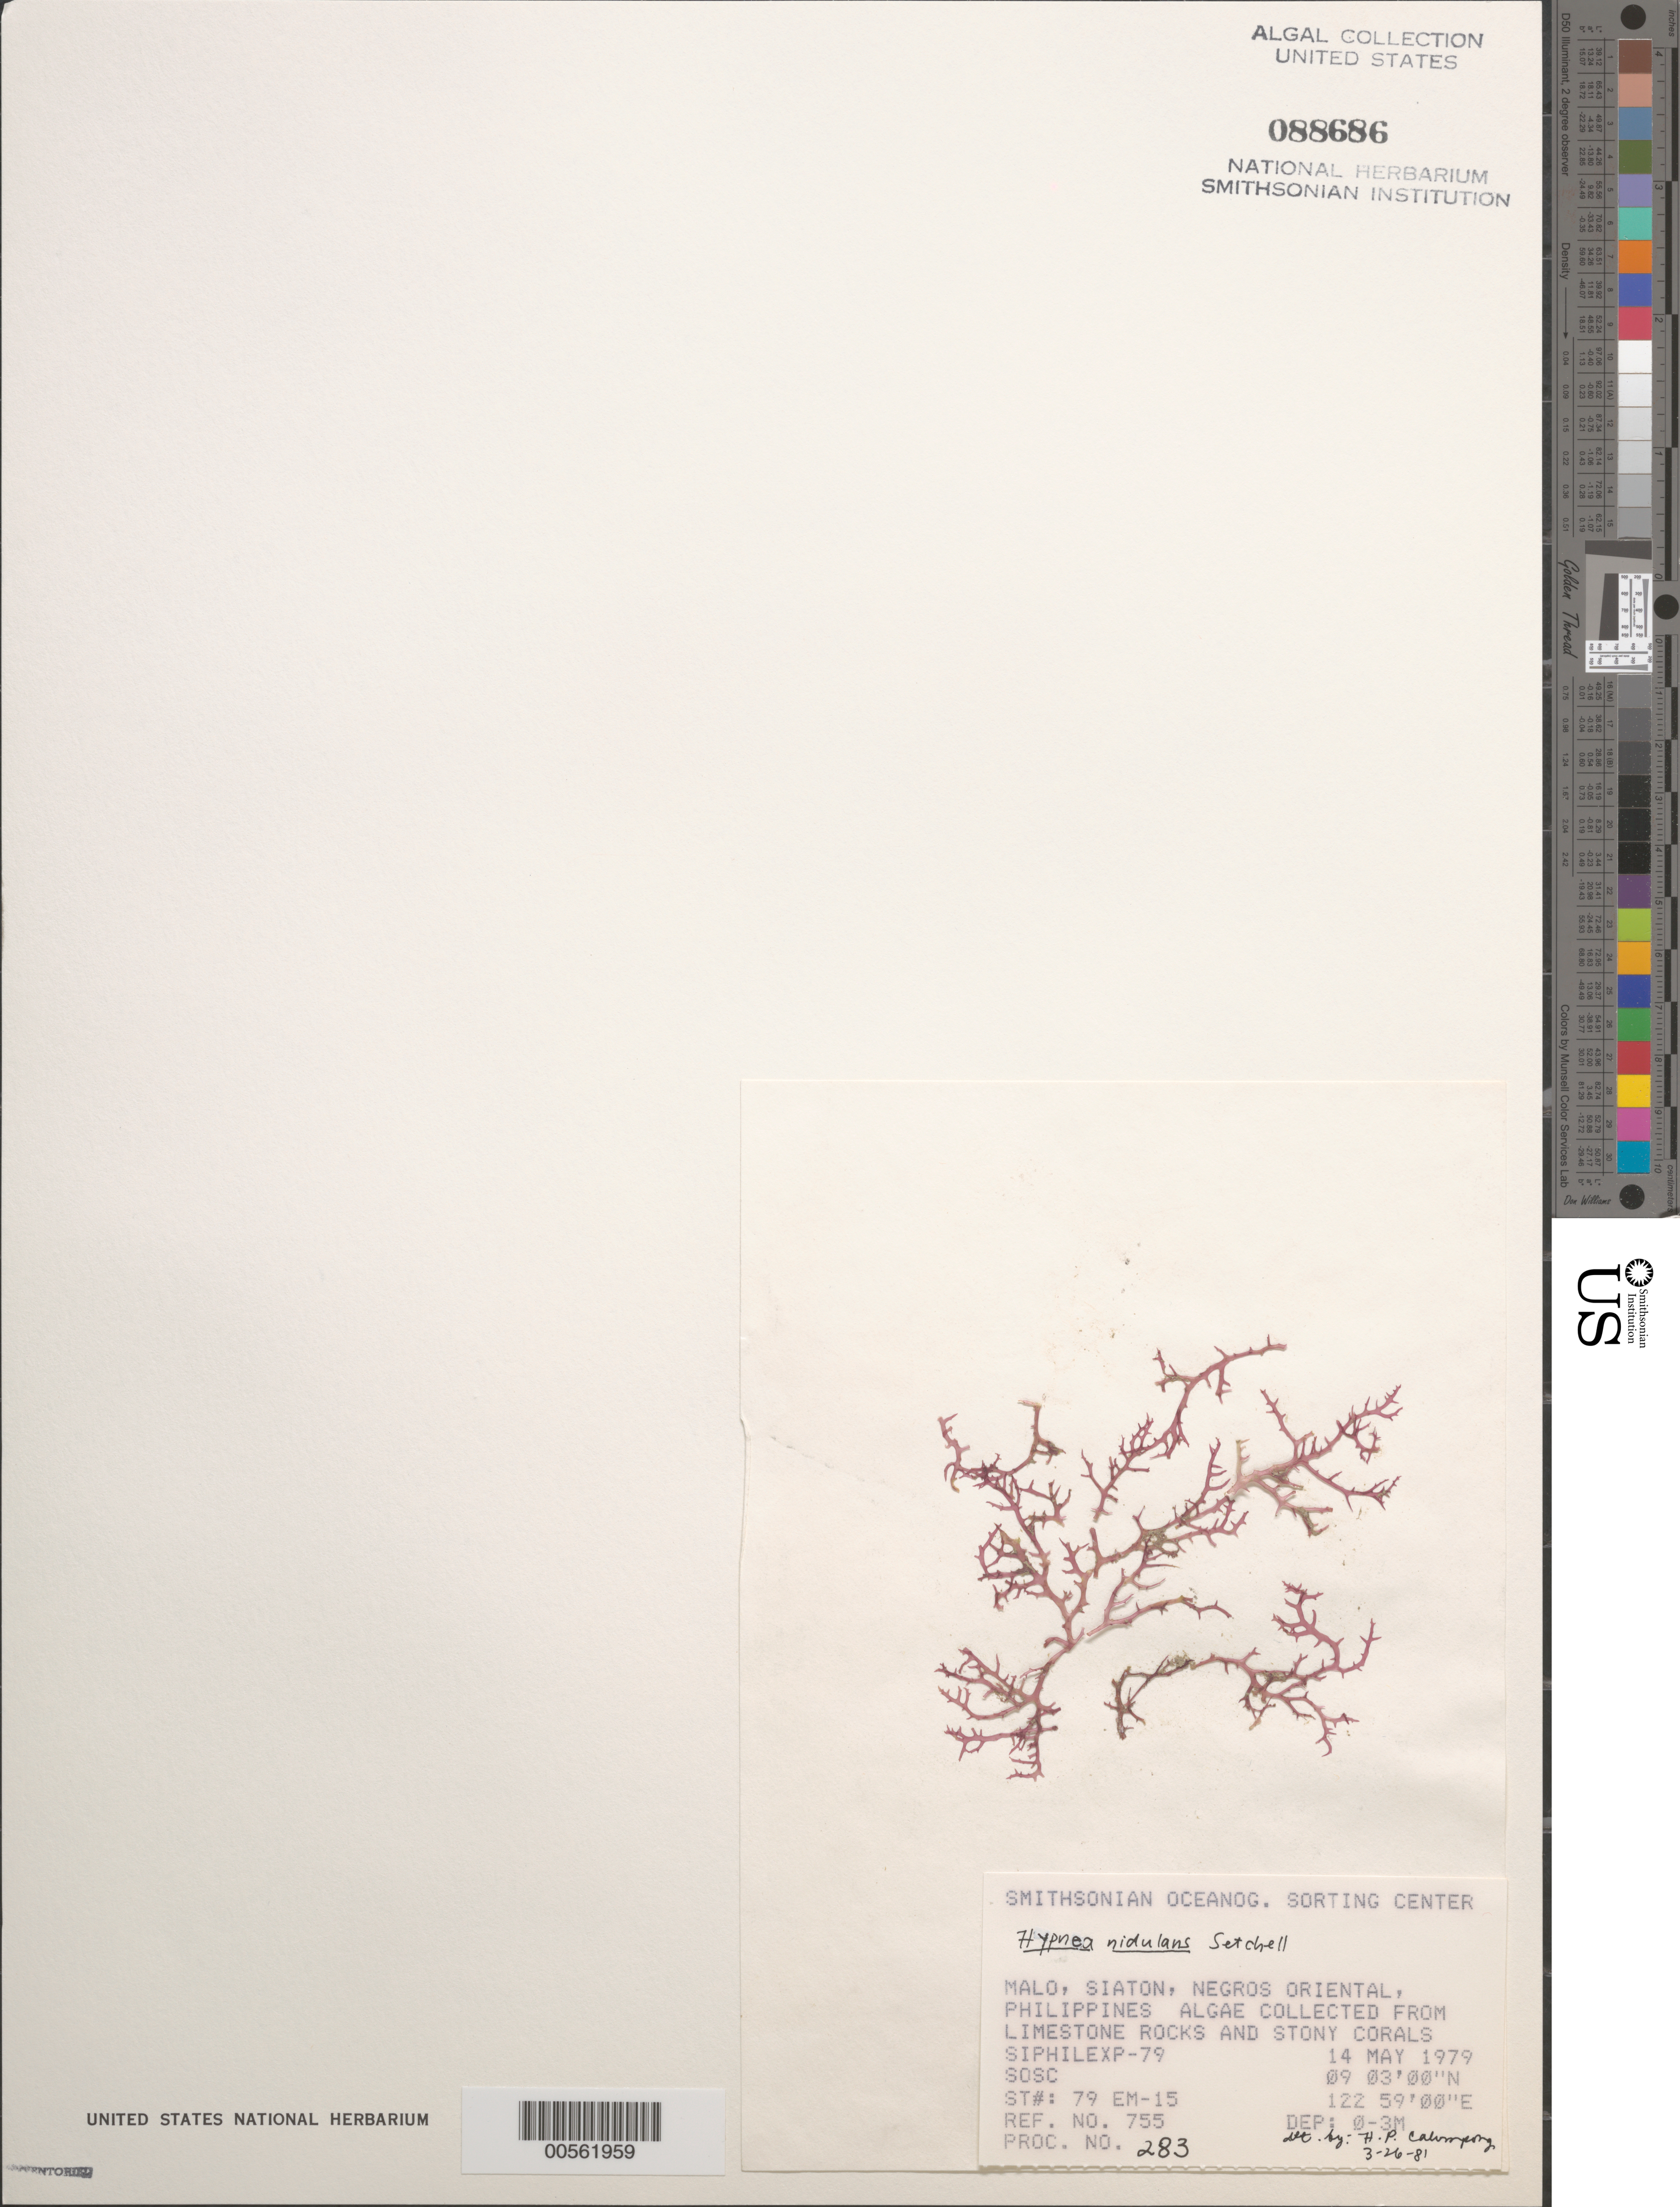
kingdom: Plantae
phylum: Rhodophyta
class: Florideophyceae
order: Gigartinales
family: Cystocloniaceae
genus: Hypnea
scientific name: Hypnea nidulans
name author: Setchell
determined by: Calumpong, H. P.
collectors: SOSC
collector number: Station 79 EM-15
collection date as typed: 14 May 1979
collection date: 1979-05-14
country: Philippines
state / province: Central Visayas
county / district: Negros Oriental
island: Negros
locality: Malo, Siaton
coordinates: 09 03'00"N, 122 59'00"E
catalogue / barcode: US 88686